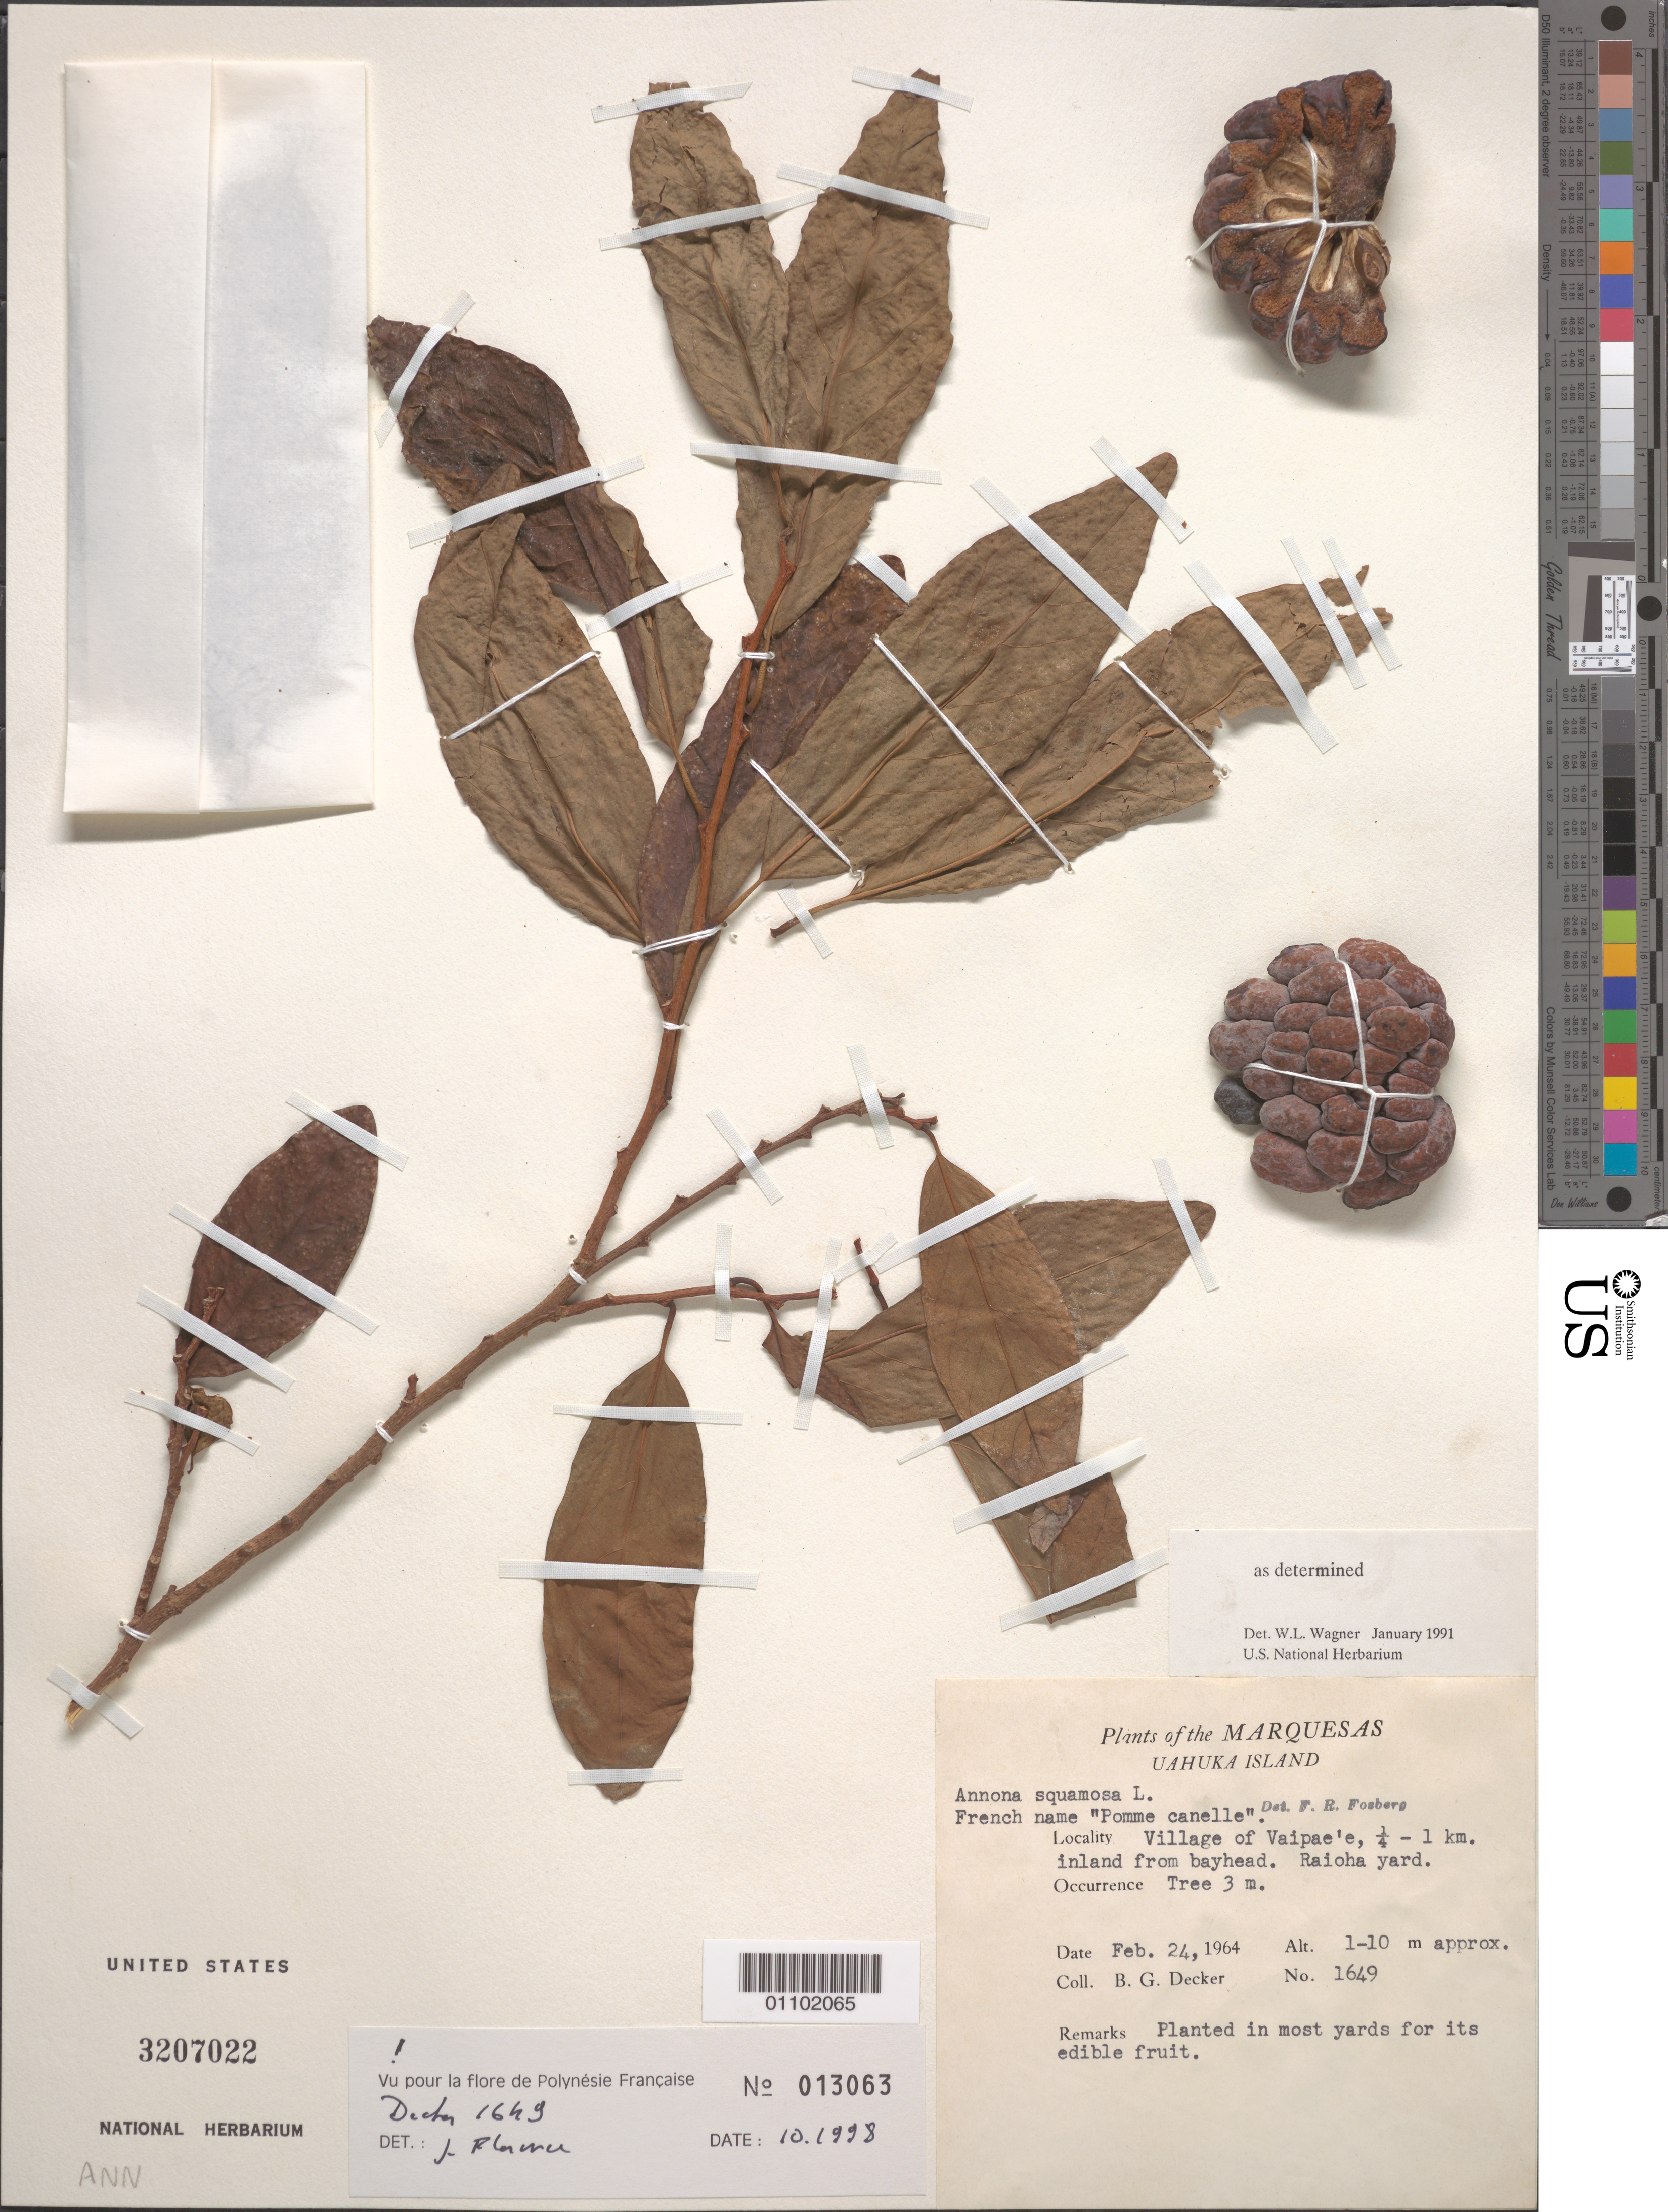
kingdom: Plantae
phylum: Tracheophyta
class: Magnoliopsida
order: Magnoliales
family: Annonaceae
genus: Annona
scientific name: Annona squamosa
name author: L.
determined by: Wagner, W. L., (BOT), Smithsonian Institution - National Museum of Natural History (UNITED STATES)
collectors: B. G. Decker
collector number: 1649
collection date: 1964-02-24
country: French Polynesia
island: Ua Huka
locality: Vaipae'e village, 0.25-1 km inland from bayhead, Raioha yard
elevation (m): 1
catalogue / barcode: US 3207022